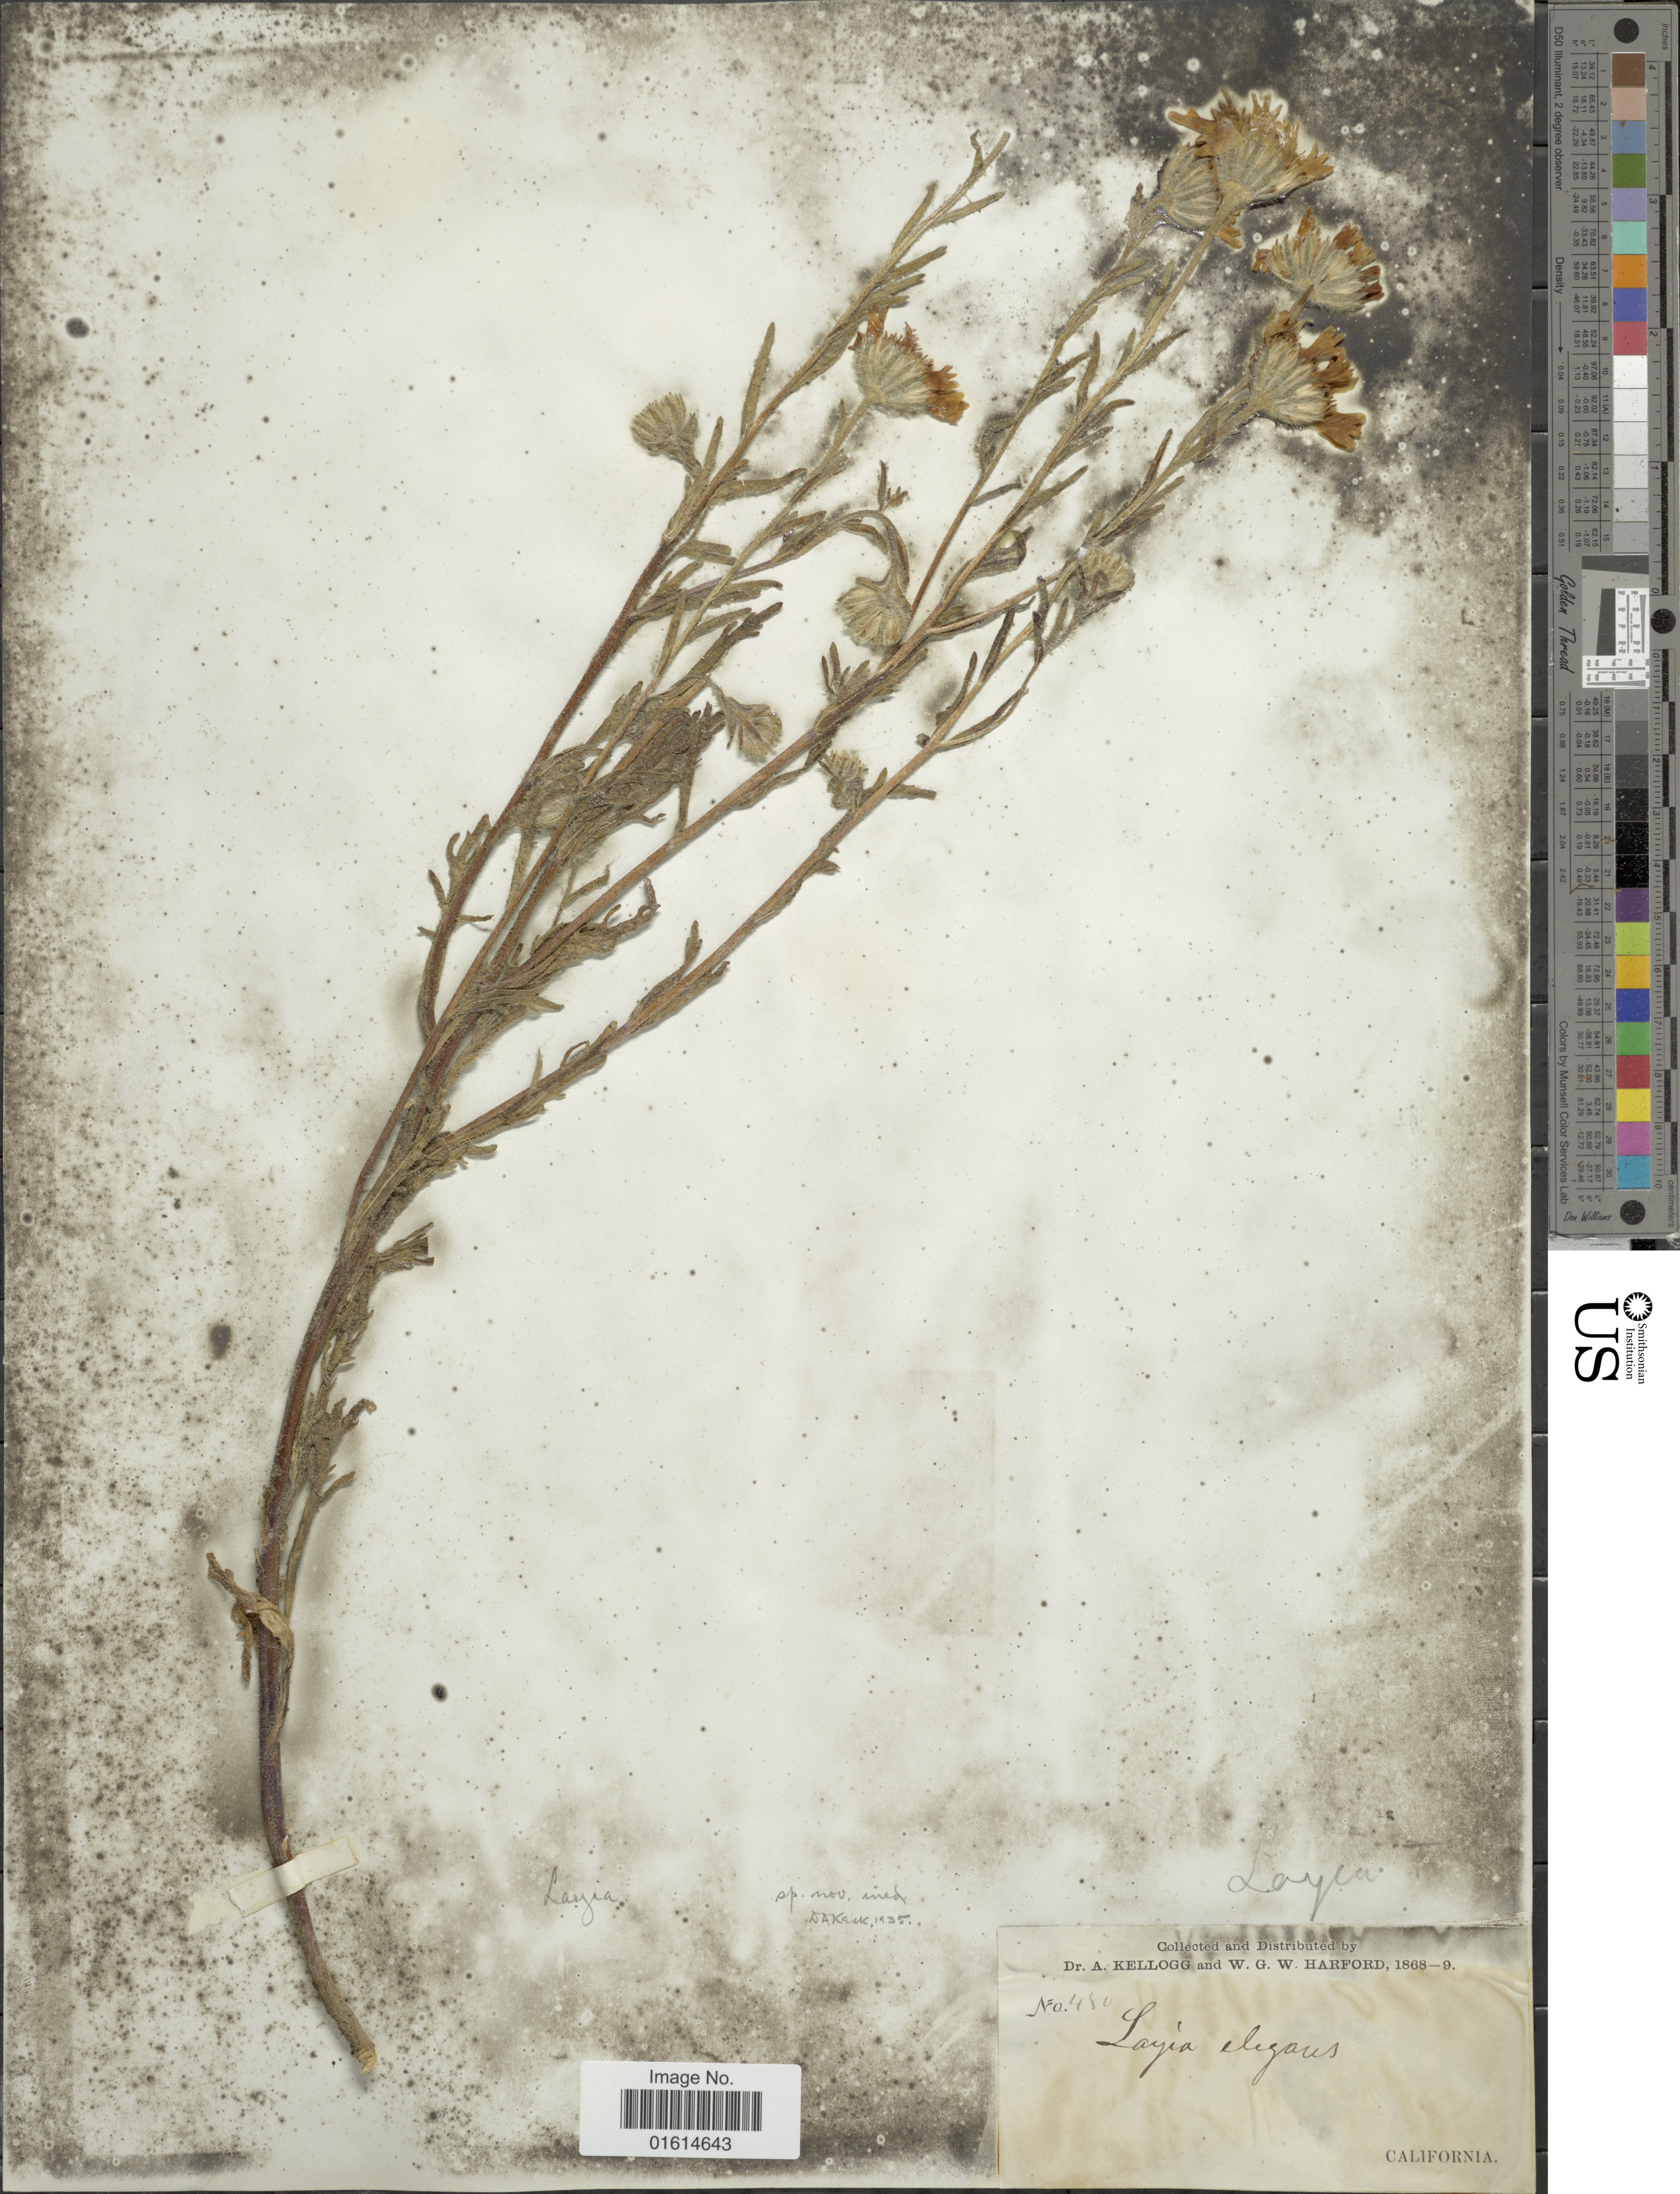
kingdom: Plantae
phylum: Tracheophyta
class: Magnoliopsida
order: Asterales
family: Asteraceae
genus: Layia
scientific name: Layia platyglossa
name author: (Fisch.) A. Gray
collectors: A. Kellogg & W. G. W. Harford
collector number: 480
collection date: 1868/1869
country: United States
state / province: California